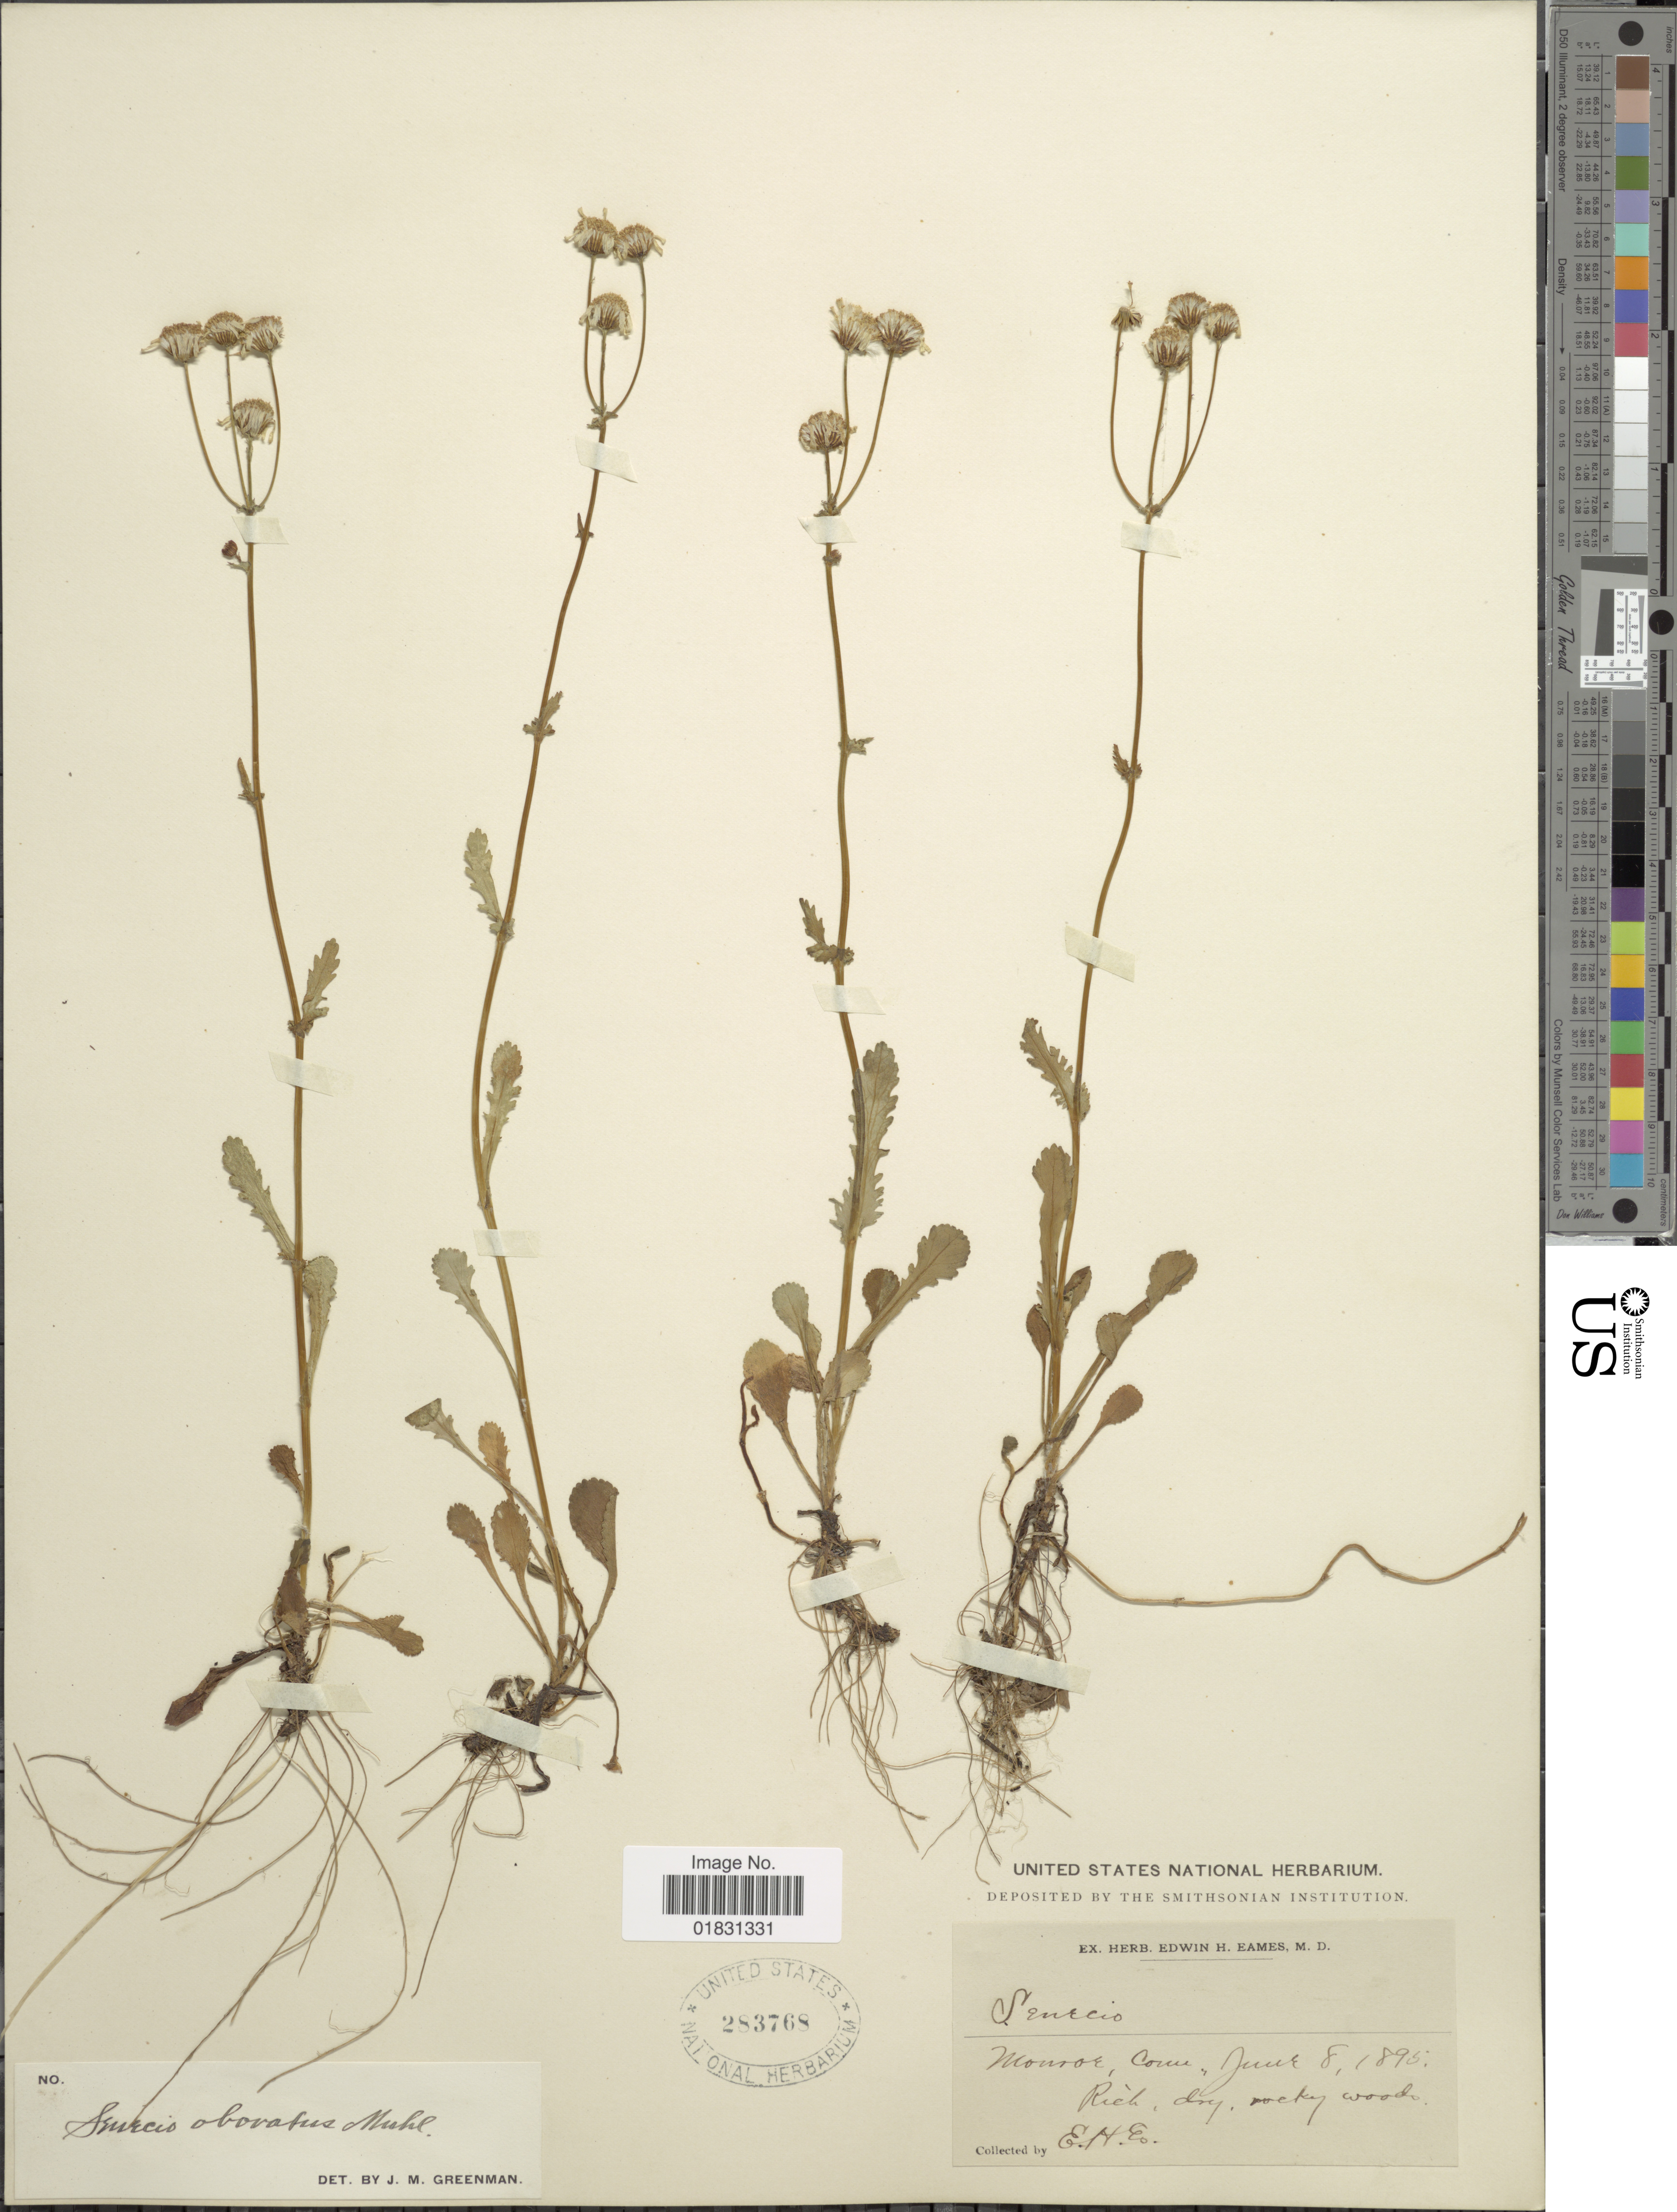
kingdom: Plantae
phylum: Tracheophyta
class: Magnoliopsida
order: Asterales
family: Asteraceae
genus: Packera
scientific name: Packera obovata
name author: (Muhl. ex Willd.) W.A. Weber & Á. Löve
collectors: E. H. Eames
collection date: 1895-06-08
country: United States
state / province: Connecticut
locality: Monroe, Rich, dry, rocky woods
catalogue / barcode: US 283768